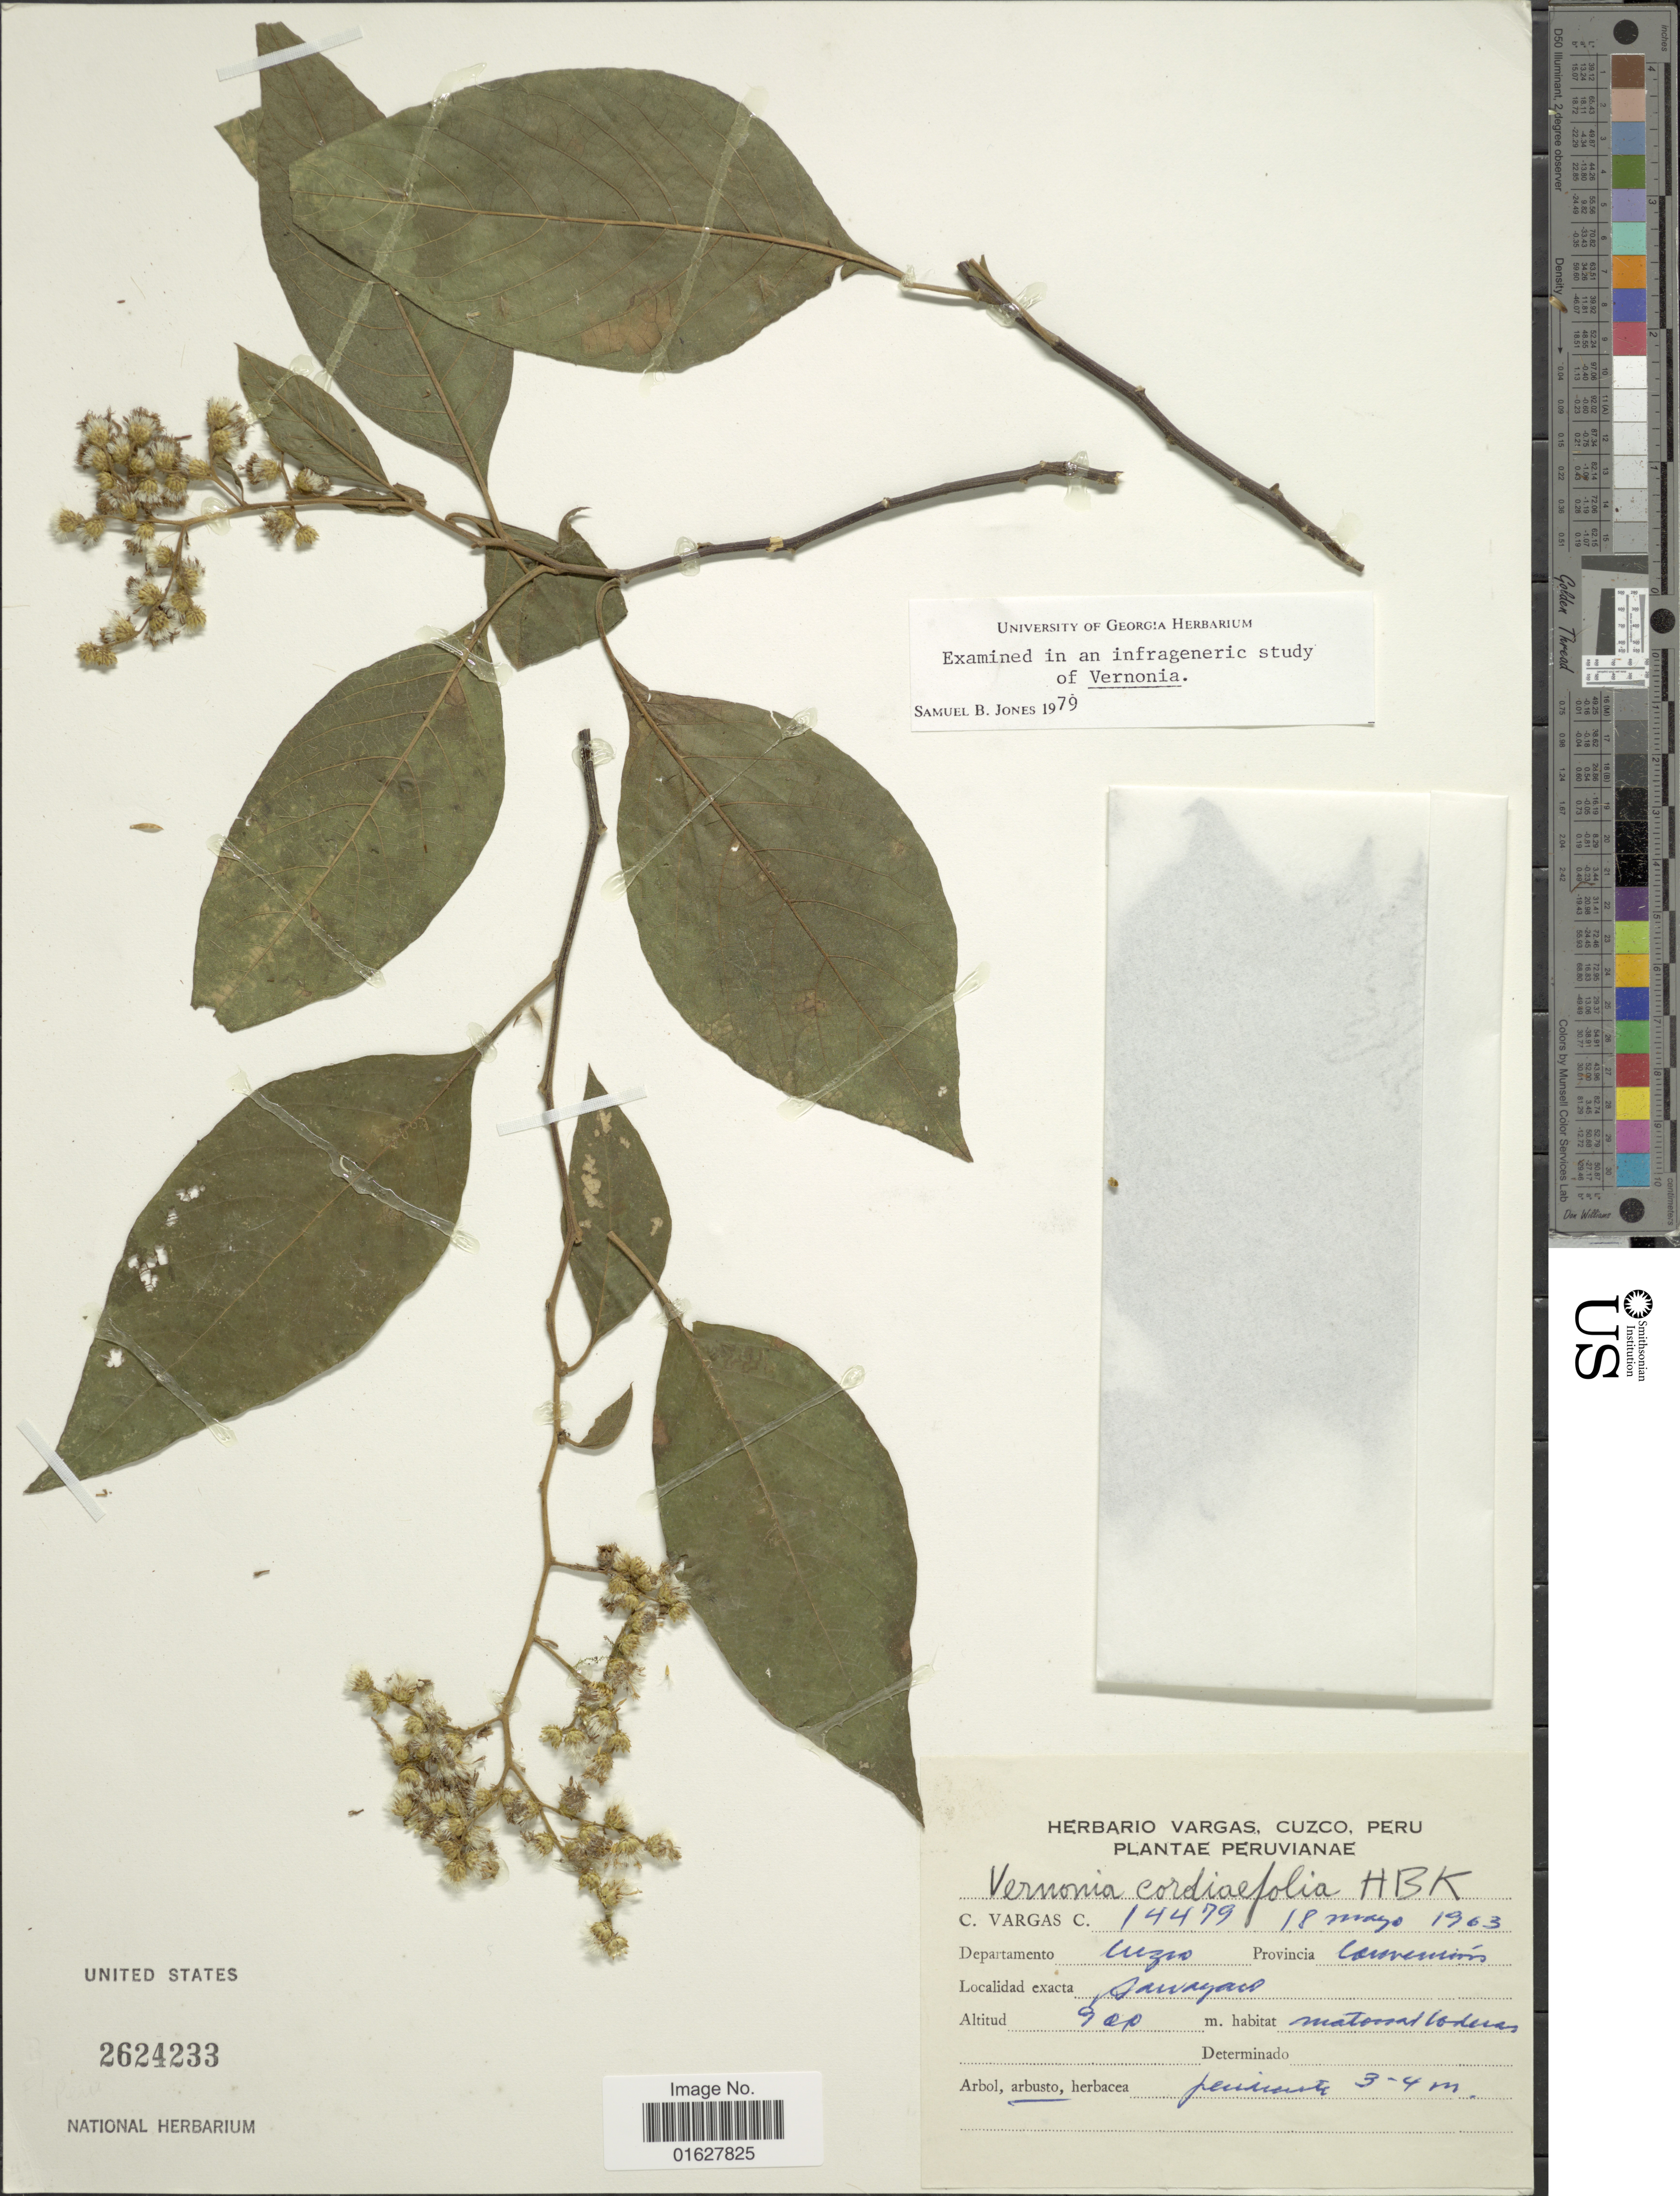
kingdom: Plantae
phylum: Tracheophyta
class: Magnoliopsida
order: Asterales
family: Asteraceae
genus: Vernonanthura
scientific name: Vernonanthura sambrayana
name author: (S.B. Jones) H. Rob.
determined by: Renon, Polla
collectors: C. Vargas Calderón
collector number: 14479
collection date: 1963-05-18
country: Peru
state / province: Cusco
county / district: La Convención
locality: Sahuayaco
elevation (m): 900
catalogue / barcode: US 2624233